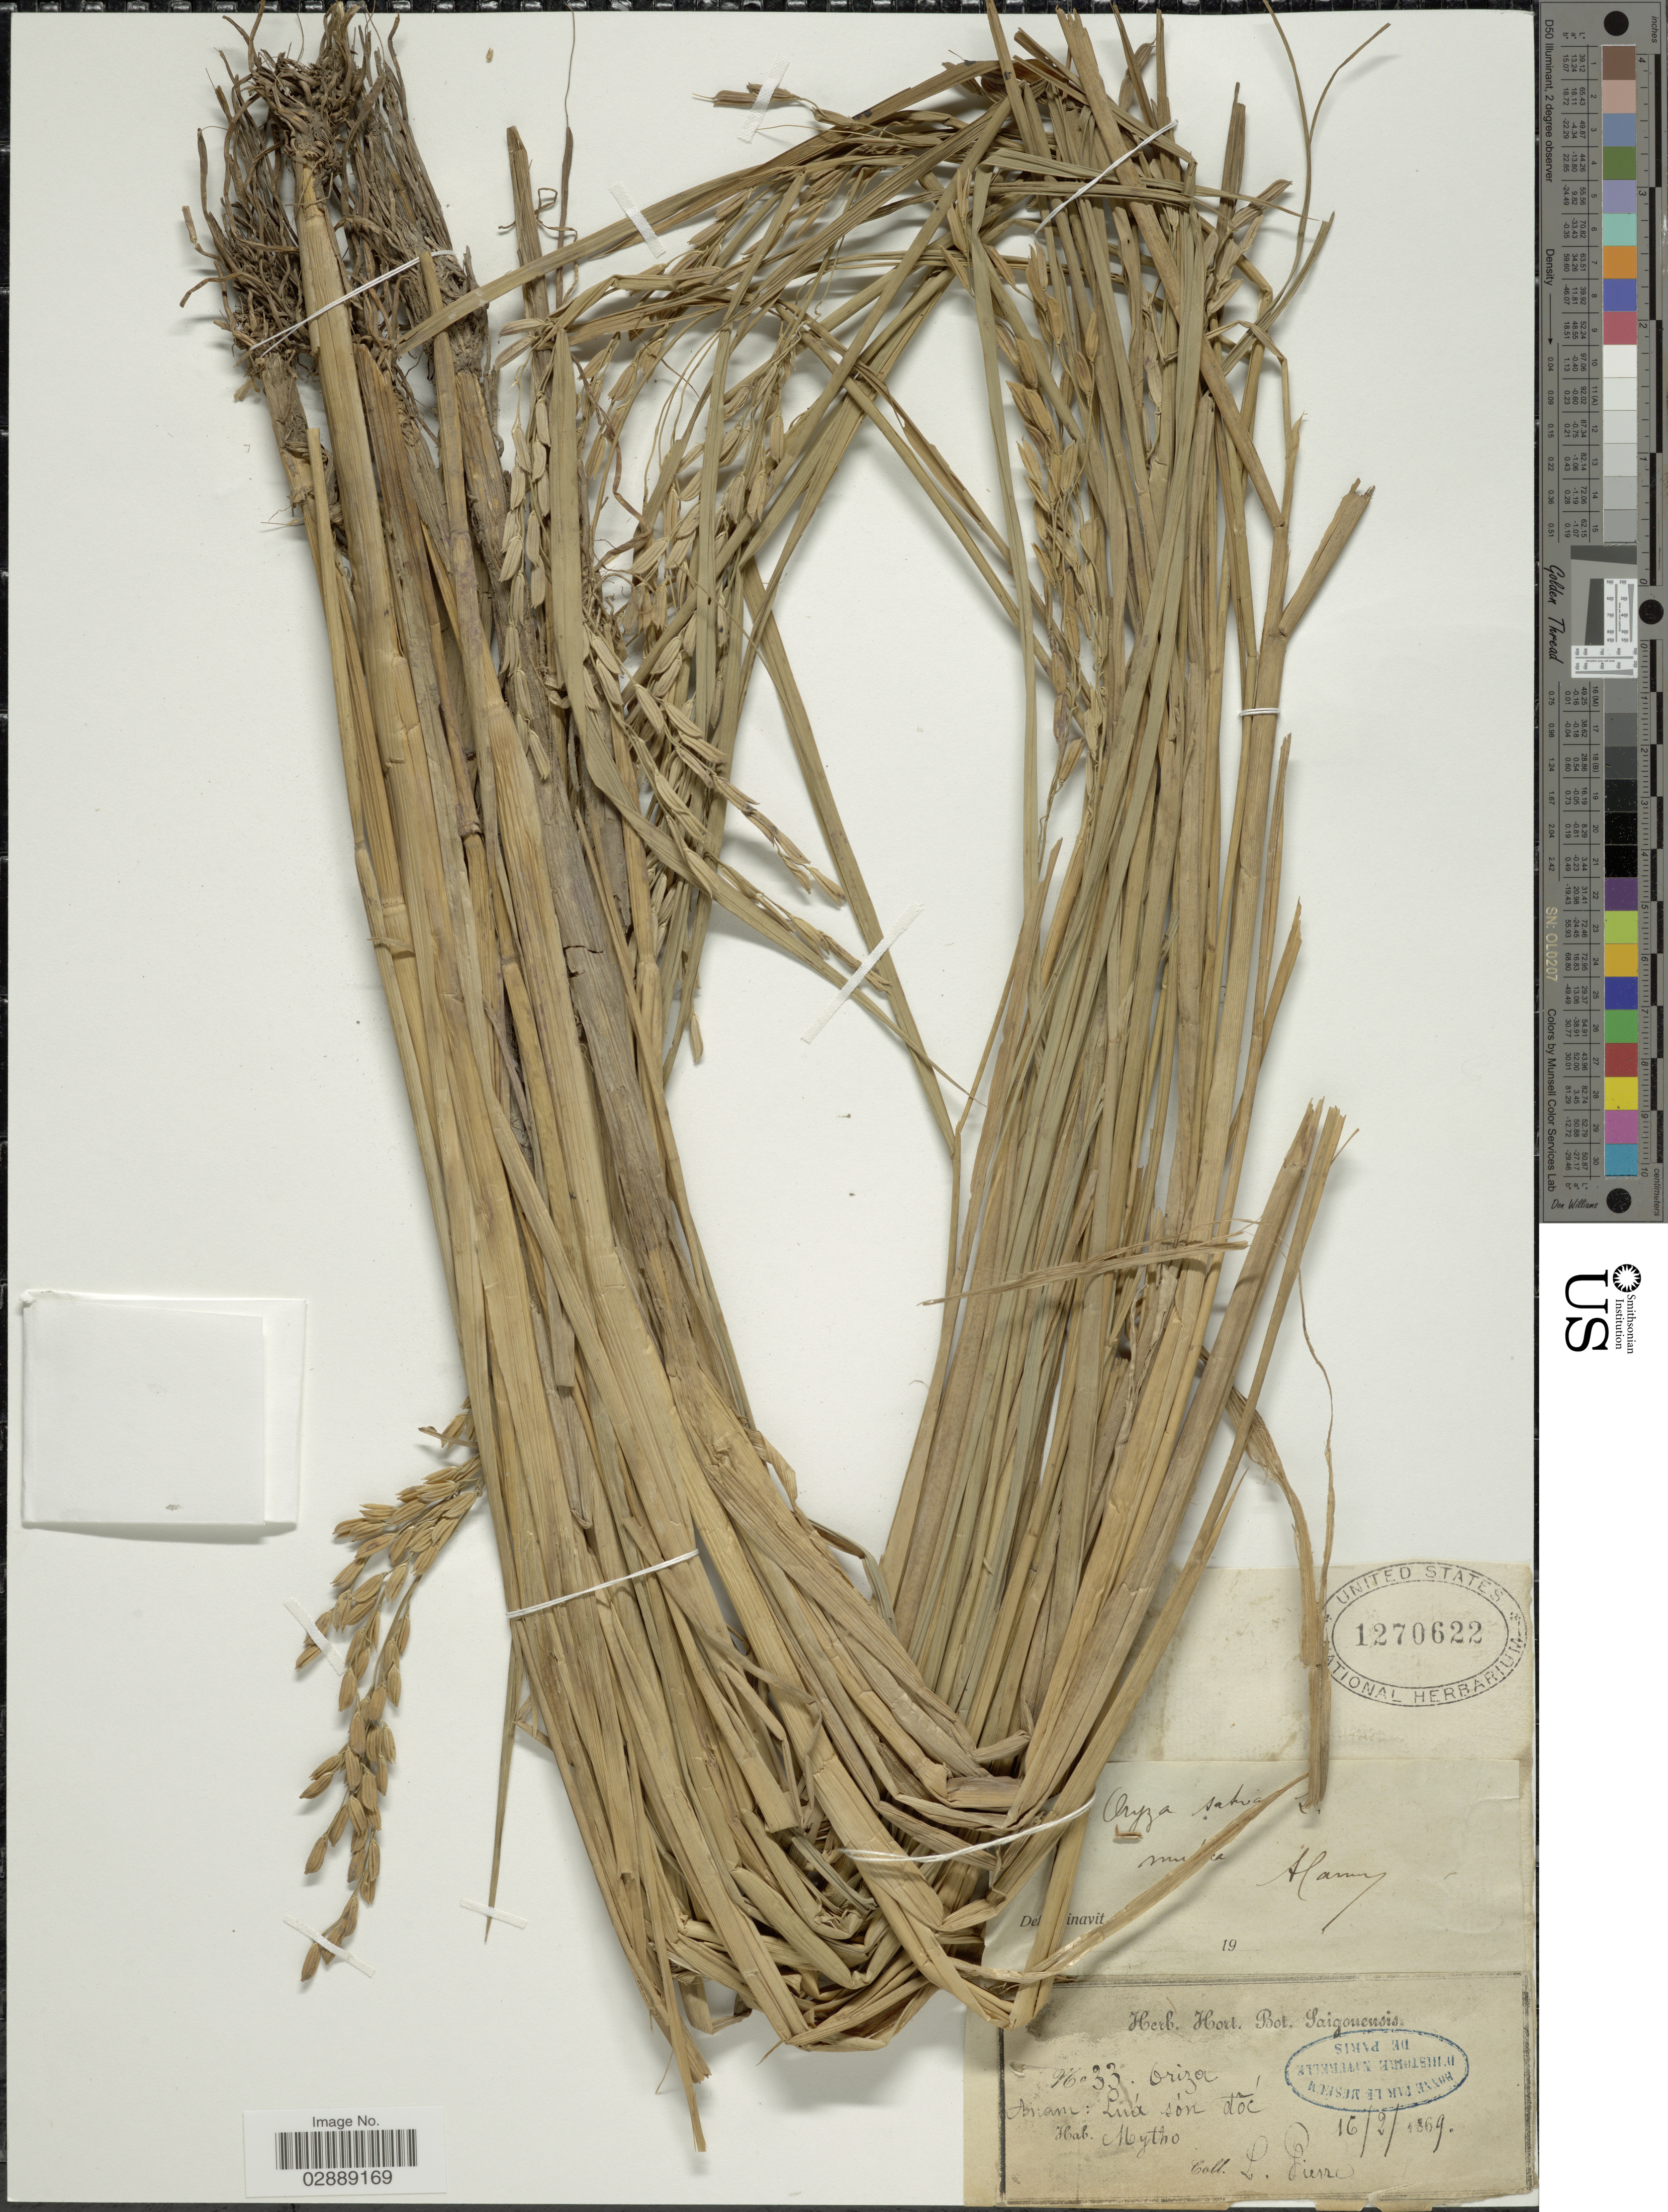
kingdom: Plantae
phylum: Tracheophyta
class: Liliopsida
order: Poales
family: Poaceae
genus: Oryza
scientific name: Oryza sativa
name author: L.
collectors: L. Pierre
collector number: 33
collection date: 1869-02-16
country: Vietnam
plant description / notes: The pressed specimen sheet contains more information written in Vietnamese.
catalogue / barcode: US 1270622